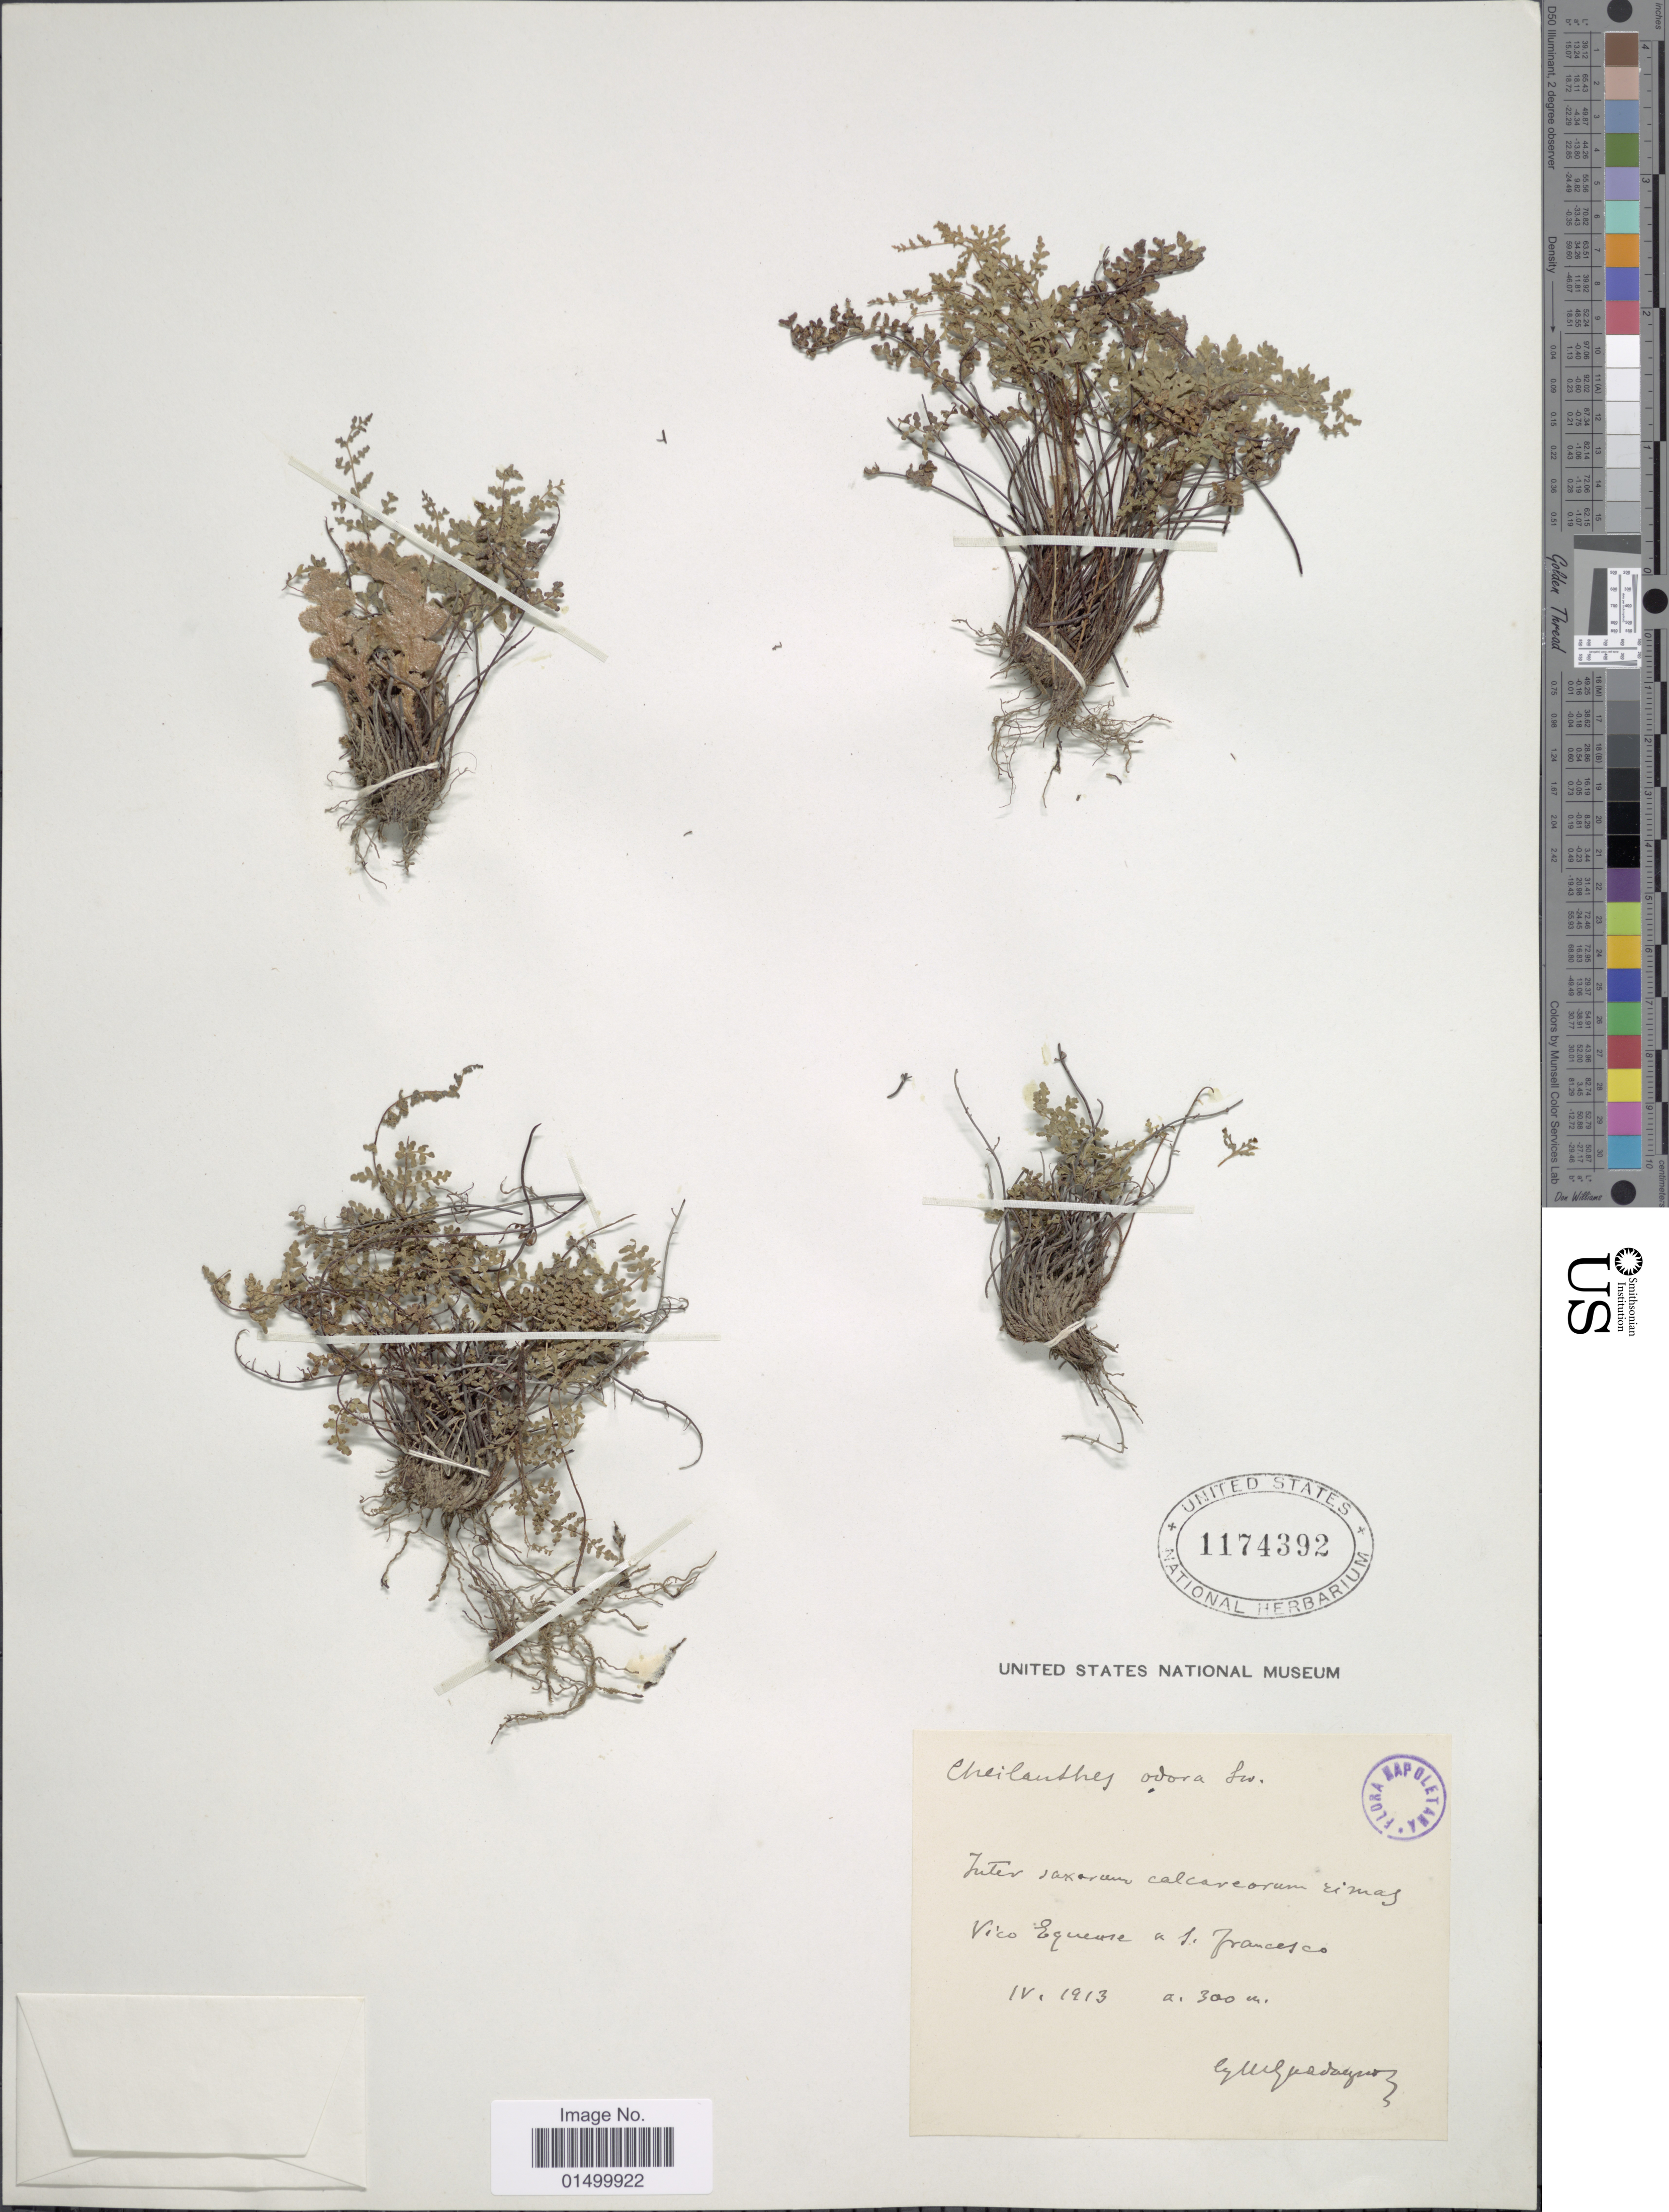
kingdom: Plantae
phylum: Tracheophyta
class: Polypodiopsida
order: Polypodiales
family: Pteridaceae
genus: Cheilanthes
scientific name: Cheilanthes fragrans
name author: (L.) Sw.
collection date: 1913-04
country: Italy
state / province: Campania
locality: Vico Equense, S. Francisco.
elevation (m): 300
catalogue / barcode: US 1174392